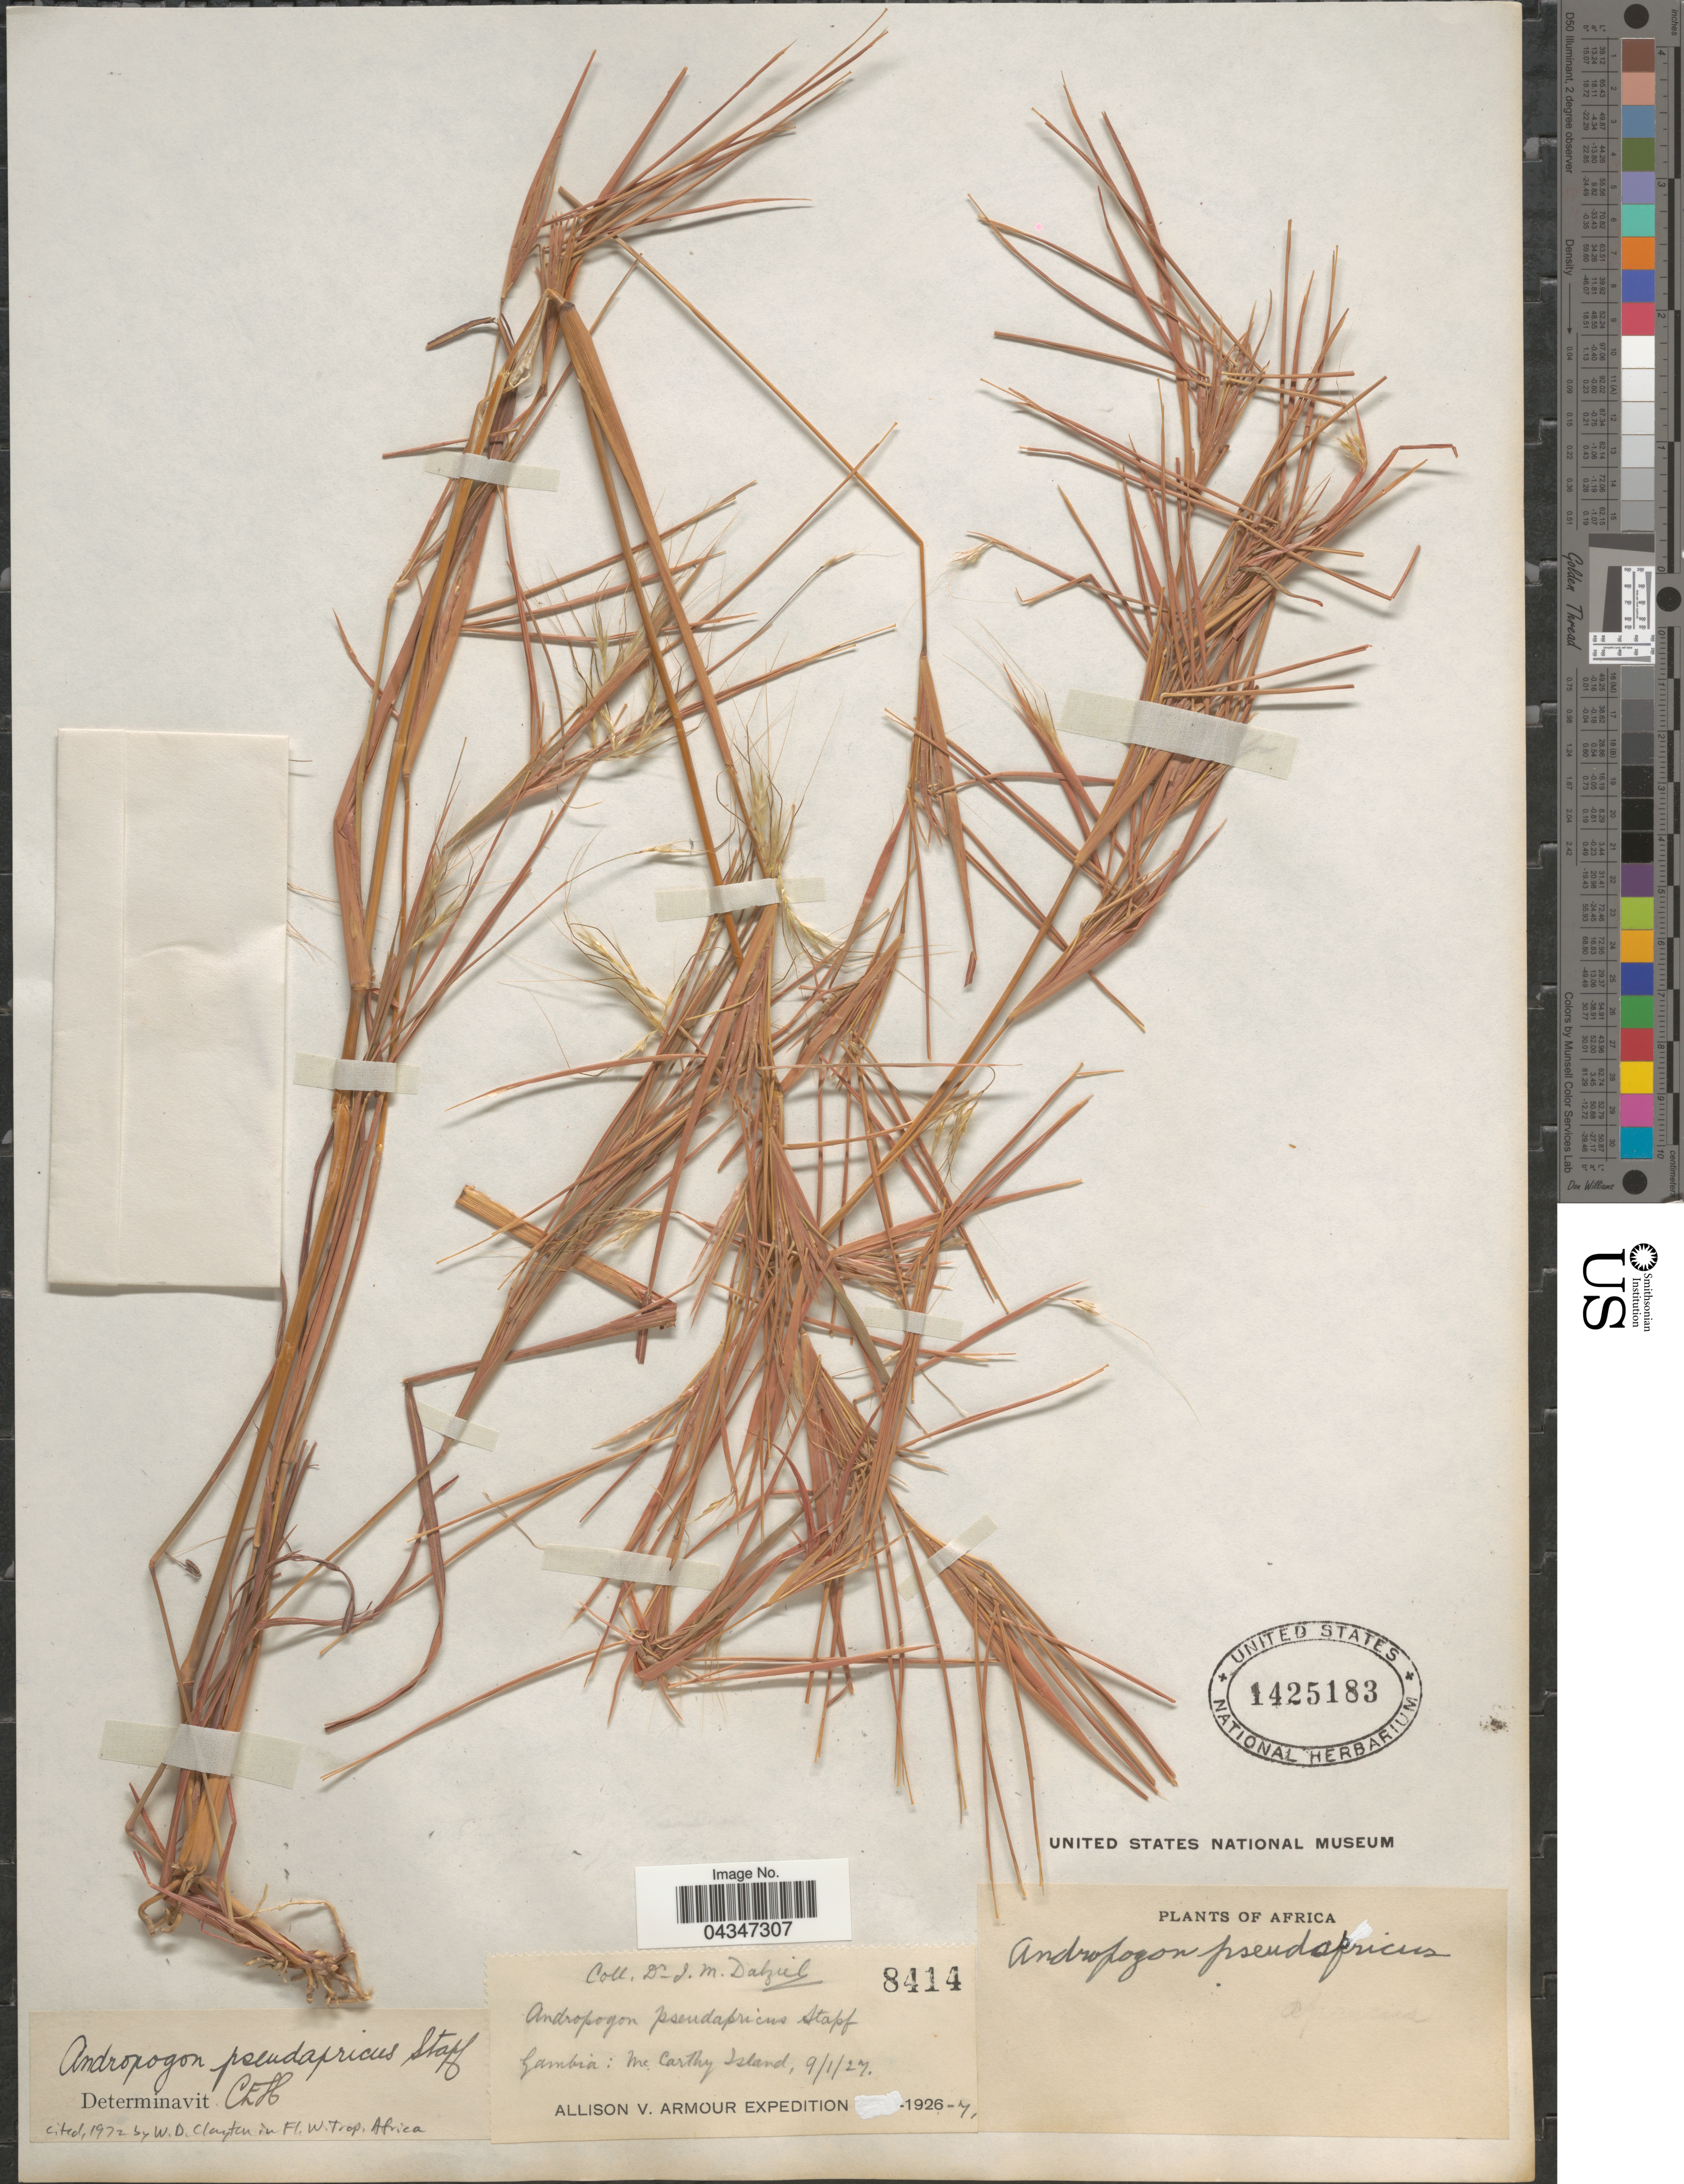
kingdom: Plantae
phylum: Tracheophyta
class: Liliopsida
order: Poales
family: Poaceae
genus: Andropogon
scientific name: Andropogon pseudapricus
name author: Stapf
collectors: J. Dalziel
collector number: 8414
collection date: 1927-01-09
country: Gambia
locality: Mc. Carthy Island. Allison V. Armour Expedition 1926-7.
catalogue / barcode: US 1425183